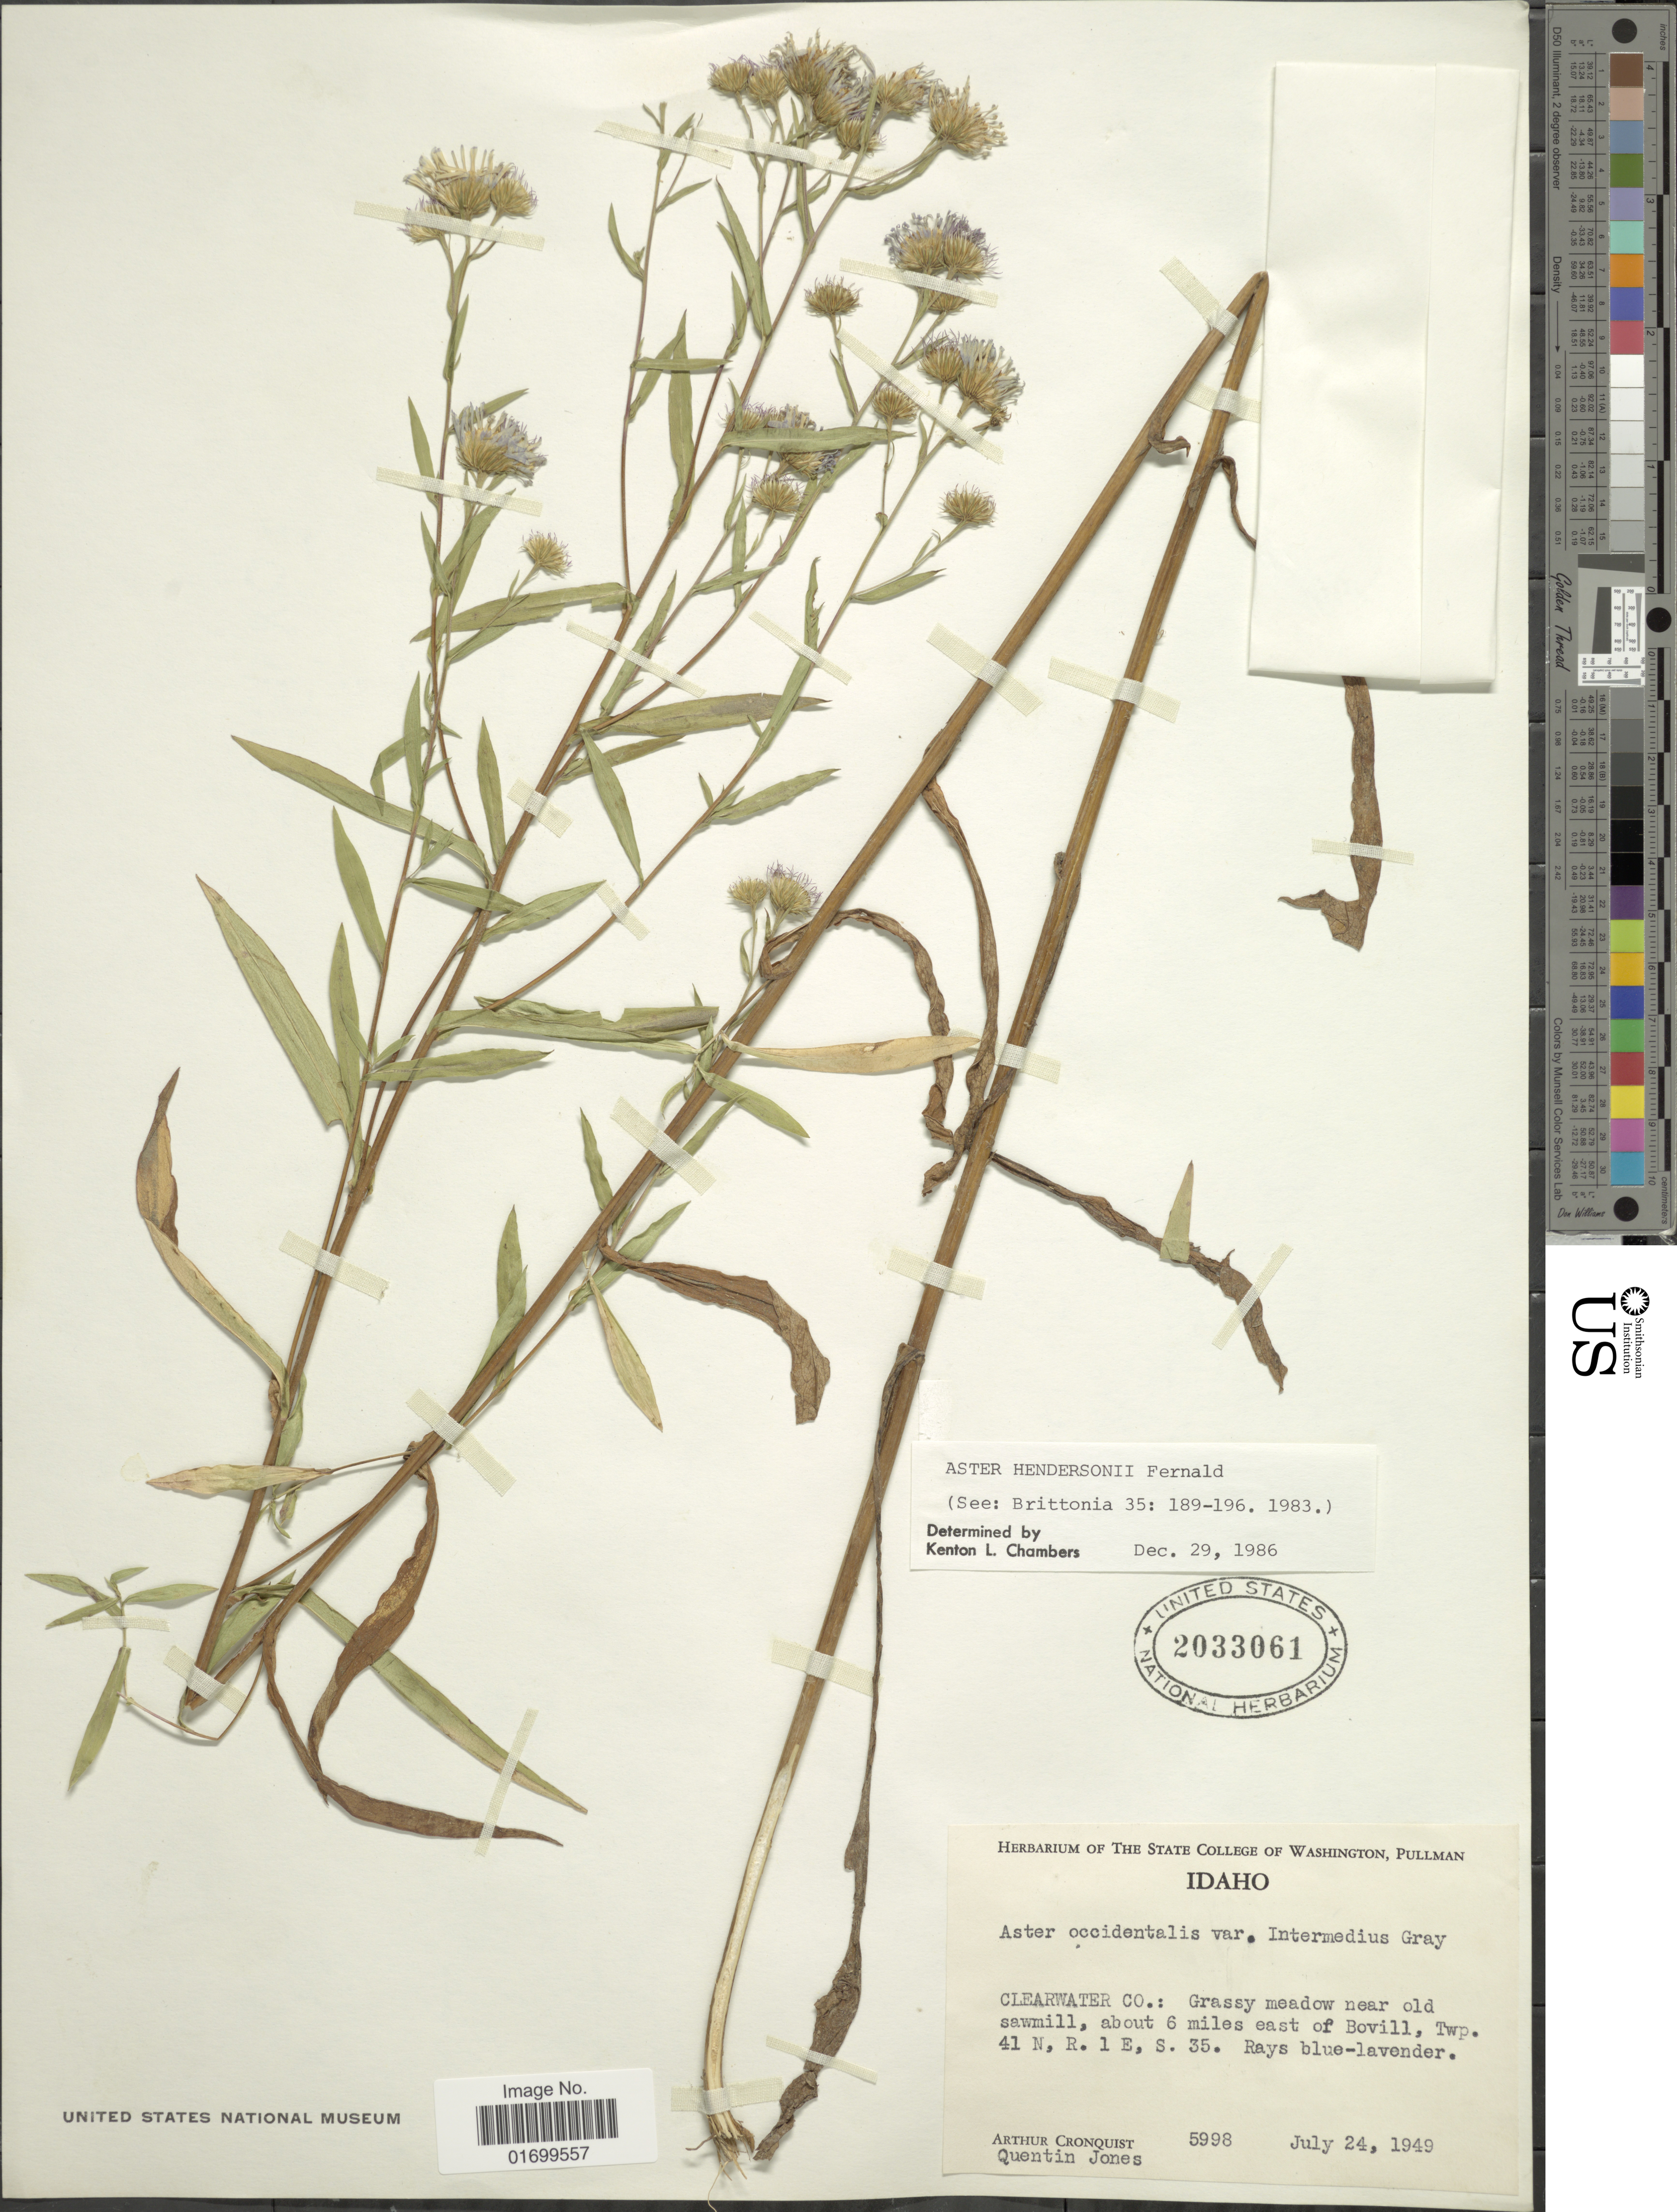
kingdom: Plantae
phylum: Tracheophyta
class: Magnoliopsida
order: Asterales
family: Asteraceae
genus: Symphyotrichum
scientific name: Symphyotrichum hendersonii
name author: (Fernald) G.L. Nesom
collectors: A. J. Cronquist & Q. Jones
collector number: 5998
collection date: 1949-07-24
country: United States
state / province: Idaho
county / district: Clearwater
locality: grassy meadow near old sawmill, about 6 miles east of Bovill, Twp. 41 N, R. 1 E, S. 35.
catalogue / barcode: US 2033061